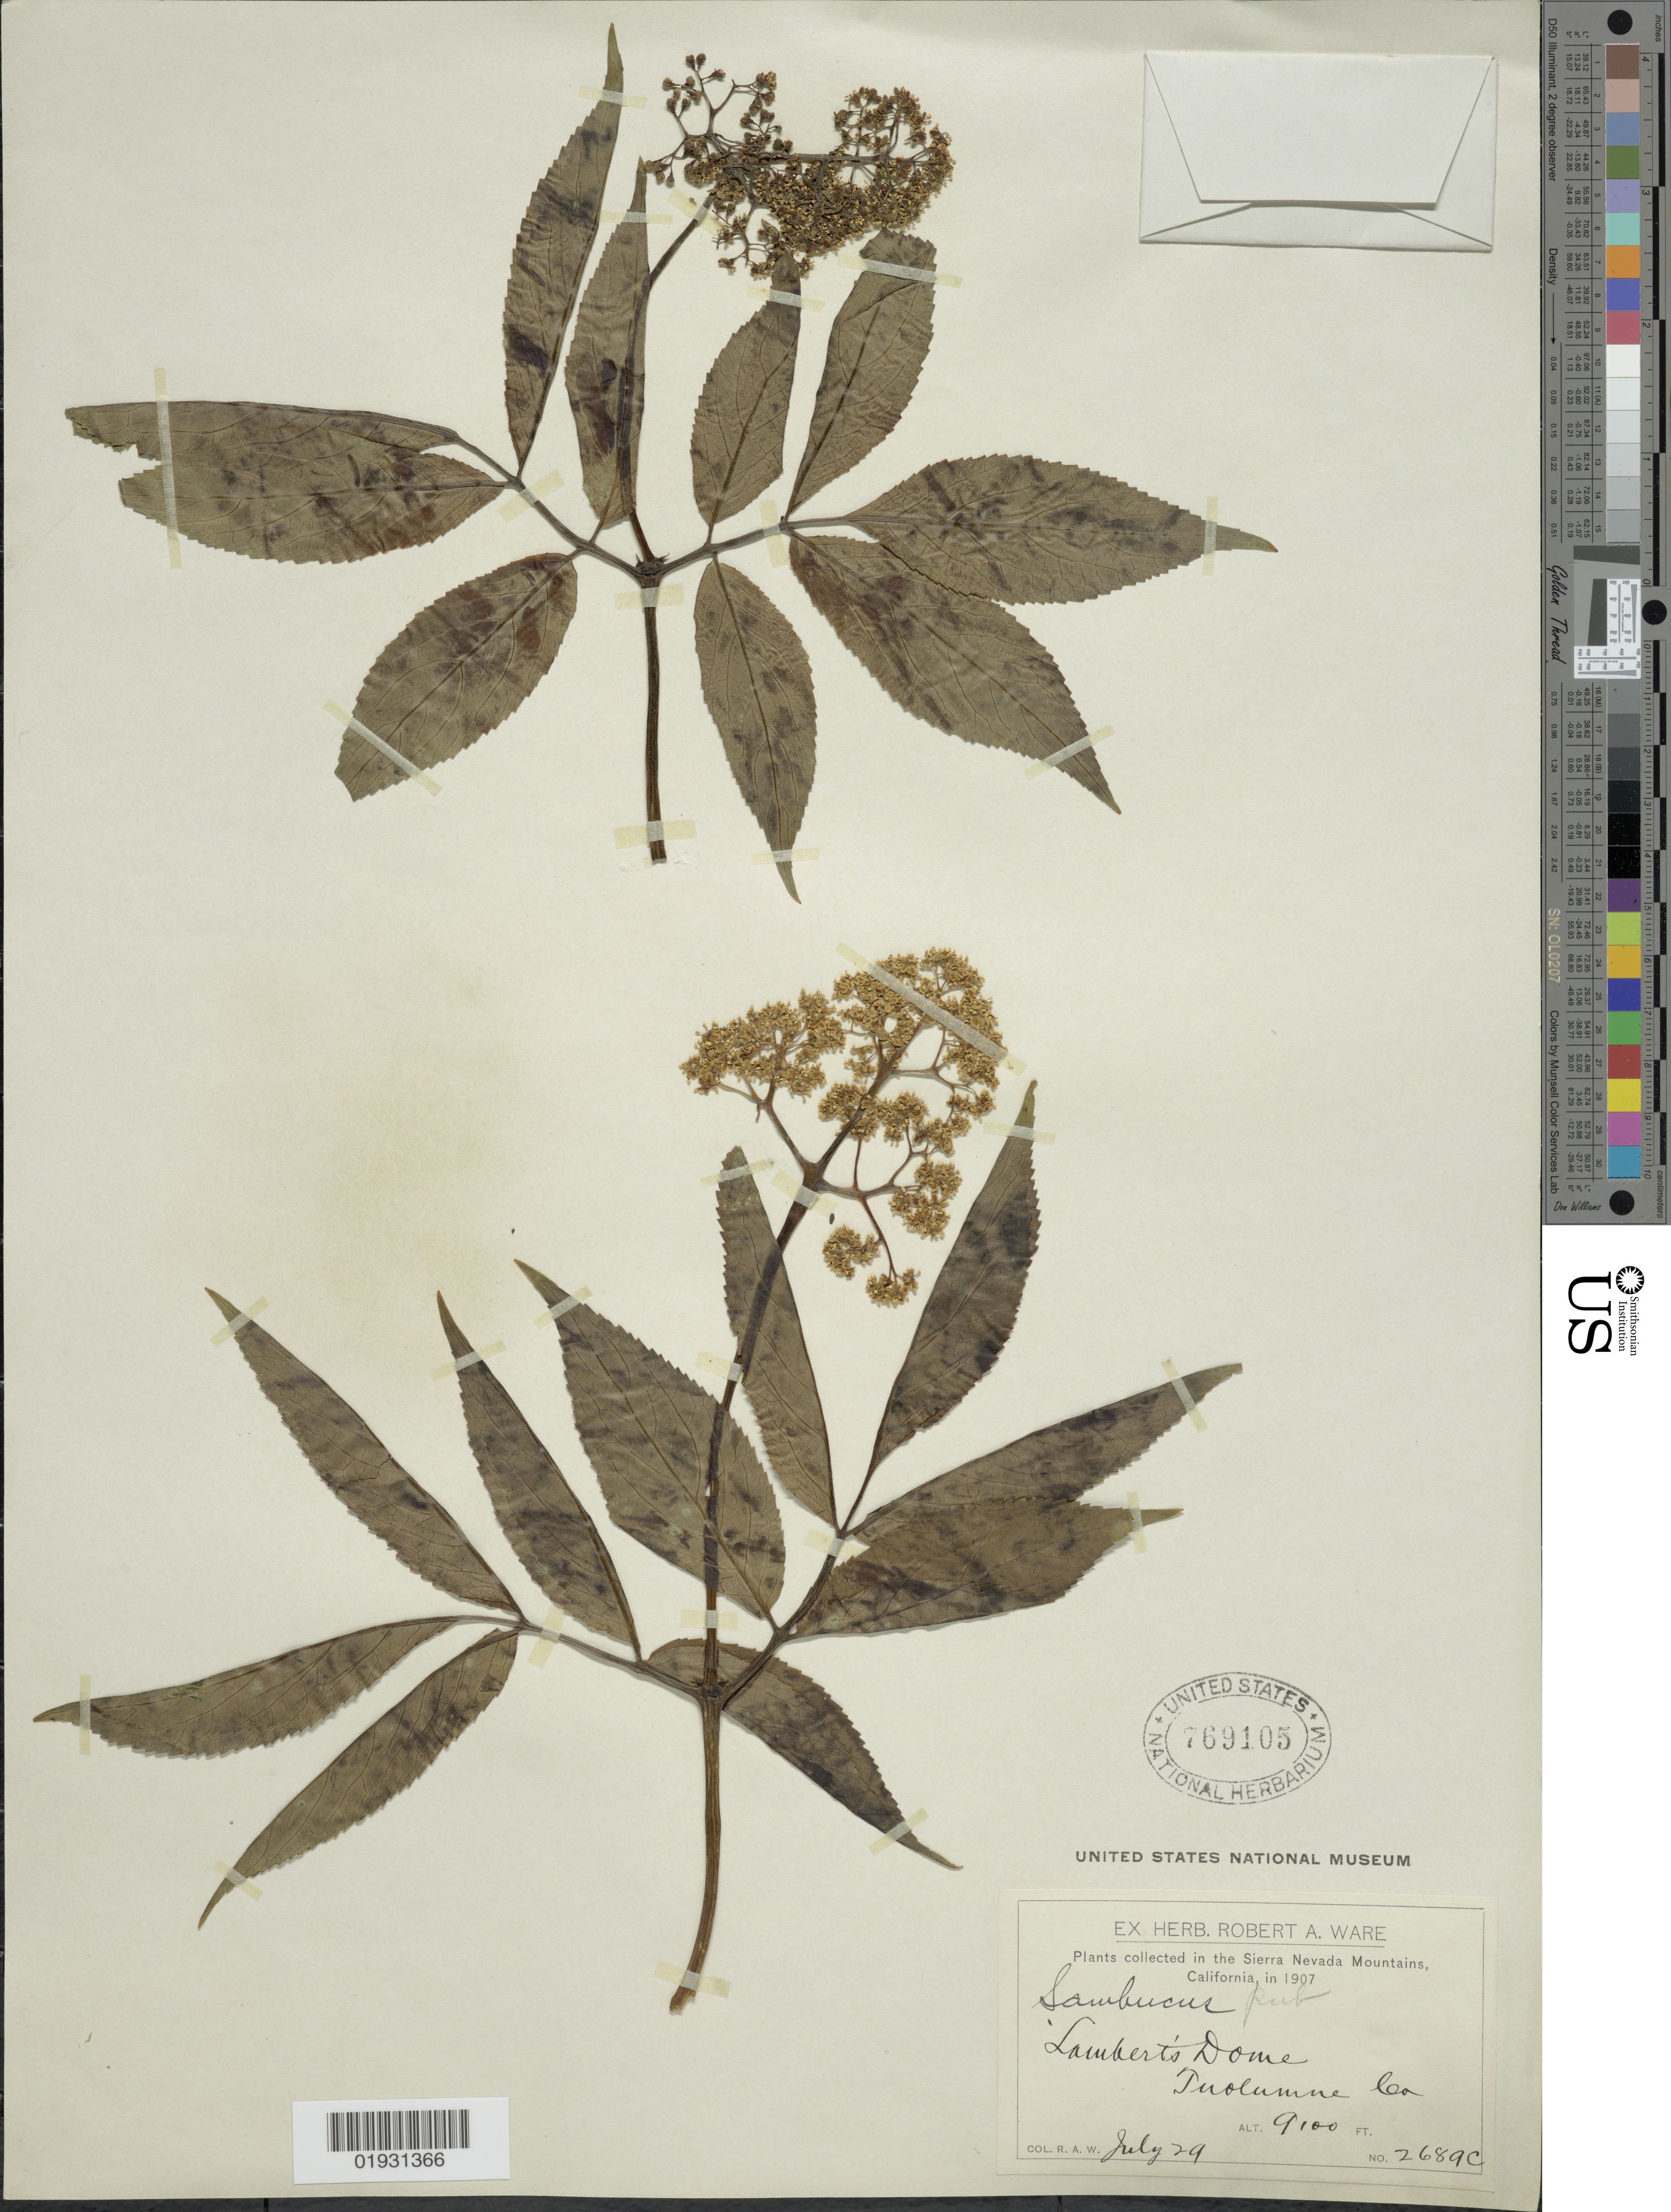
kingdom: Plantae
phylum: Tracheophyta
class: Magnoliopsida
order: Dipsacales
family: Viburnaceae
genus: Sambucus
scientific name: Sambucus racemosa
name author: L.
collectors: R. Ware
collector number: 2689C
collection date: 1907-07-29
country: United States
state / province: California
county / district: Tuolumne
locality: In the Sierra Nevada Mountains, Lambert's Dome, Tuolumne Co.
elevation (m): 2774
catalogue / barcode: US 769105